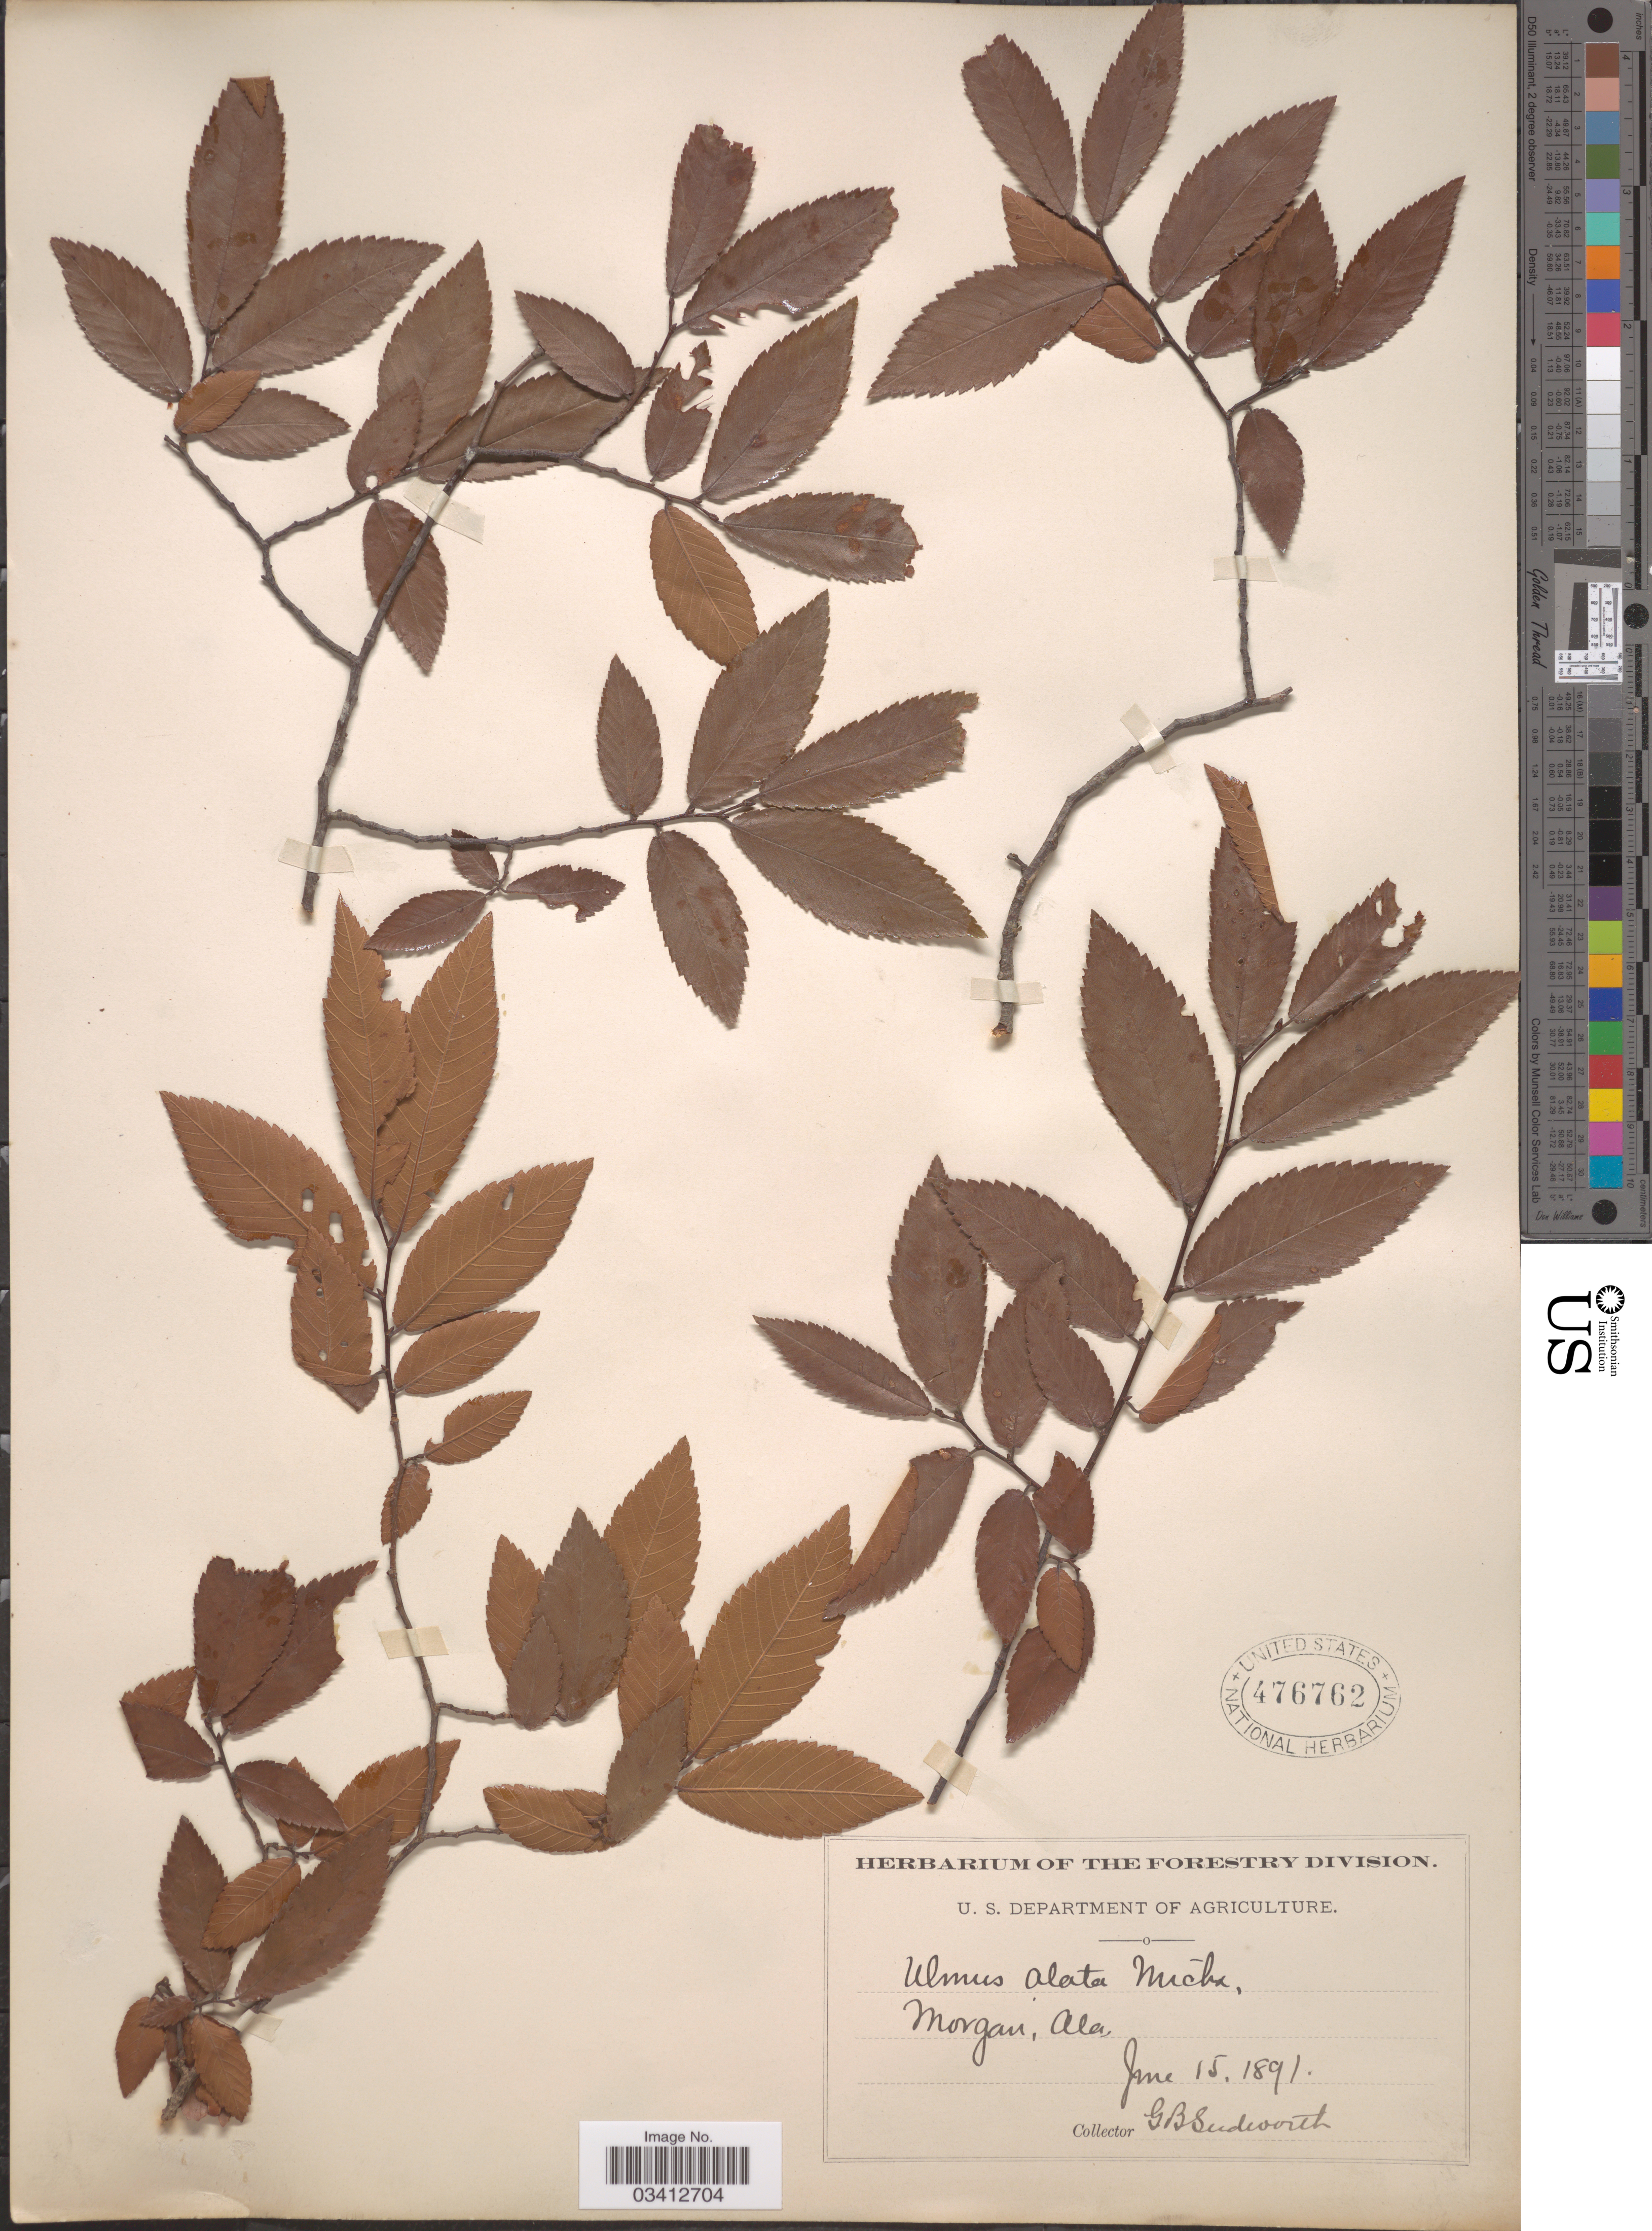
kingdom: Plantae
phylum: Tracheophyta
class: Magnoliopsida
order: Rosales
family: Ulmaceae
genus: Ulmus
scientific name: Ulmus alata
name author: Michx.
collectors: G. B. Sudworth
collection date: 1891-06-15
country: United States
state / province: Alabama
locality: Morgan.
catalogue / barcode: US 476762